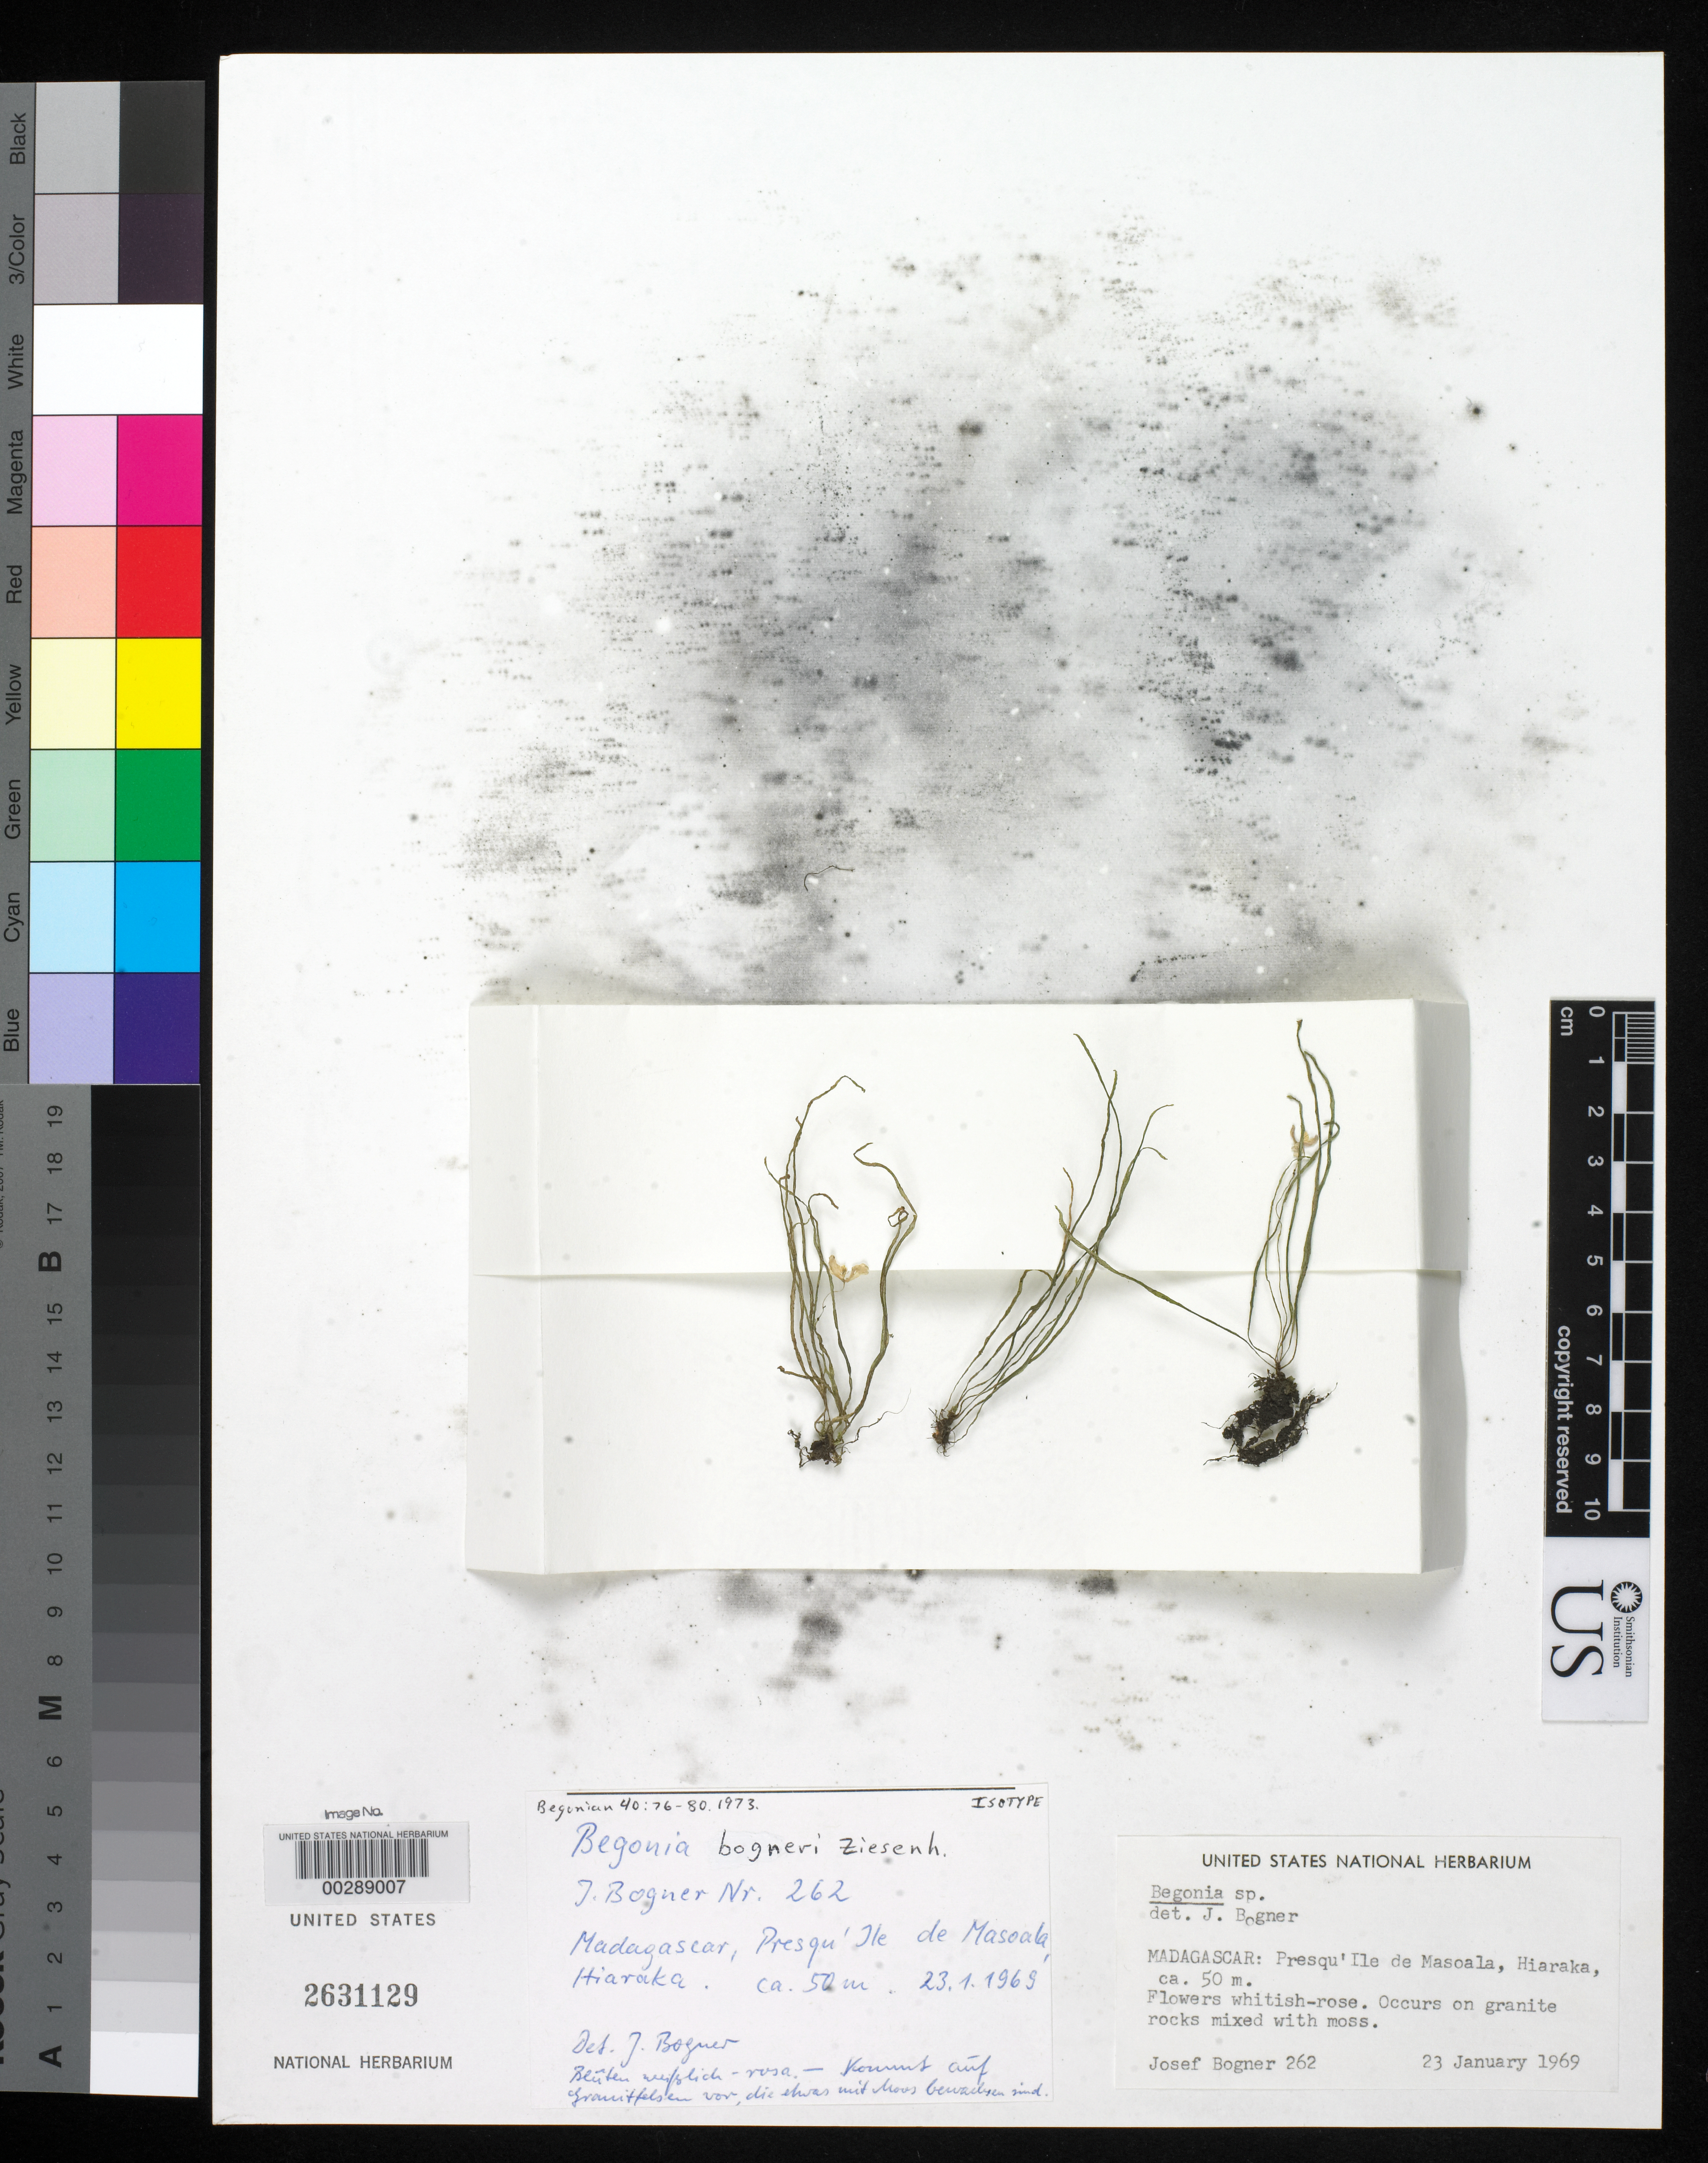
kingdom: Plantae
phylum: Tracheophyta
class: Magnoliopsida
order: Cucurbitales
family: Begoniaceae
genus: Begonia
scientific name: Begonia bogneri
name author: Ziesenh.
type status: Isotype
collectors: J. Bogner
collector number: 262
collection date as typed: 23 Jan 1969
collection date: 1969-01-23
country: Madagascar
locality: Presqu'ile de Masoala, Hiaraka.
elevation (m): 50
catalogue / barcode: US 2631129